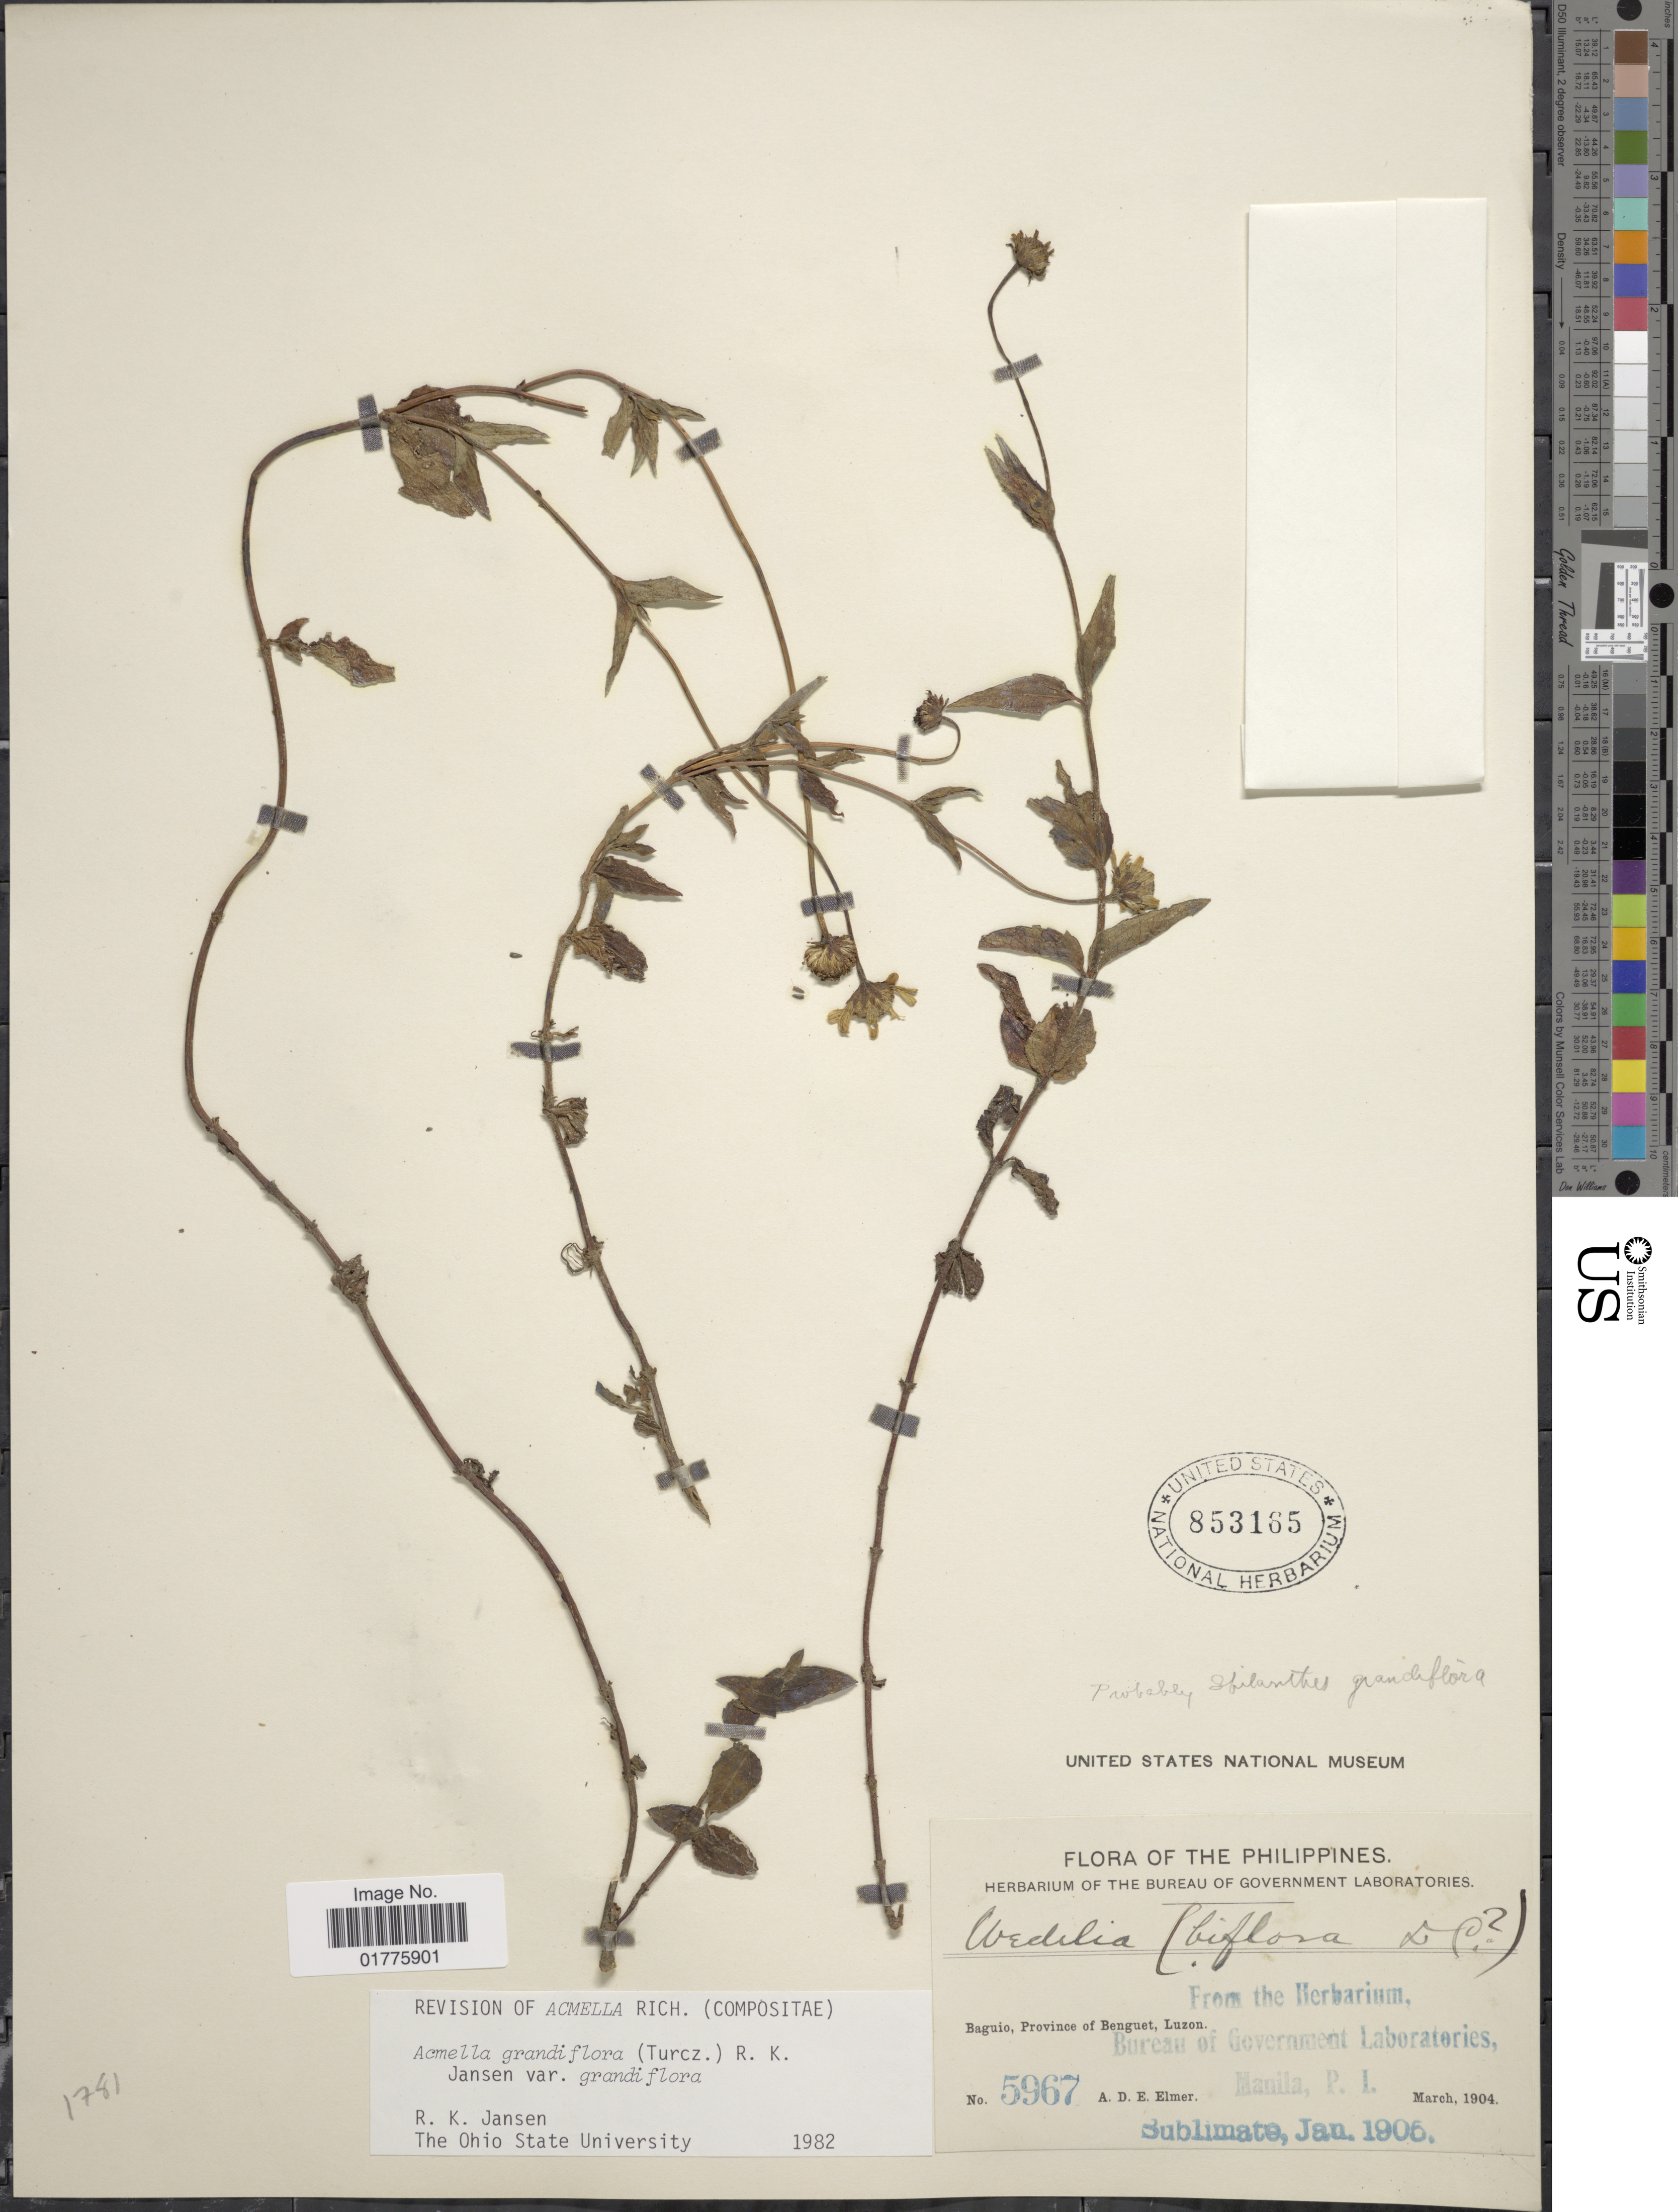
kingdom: Plantae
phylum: Tracheophyta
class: Magnoliopsida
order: Asterales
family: Asteraceae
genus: Acmella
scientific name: Acmella grandiflora var. grandiflora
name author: (Turcz.) R.K. Jansen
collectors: A. D. E. Elmer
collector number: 5967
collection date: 1904-03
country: Philippines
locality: Baguio, Province of Benguet, Luzon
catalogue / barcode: US 853165